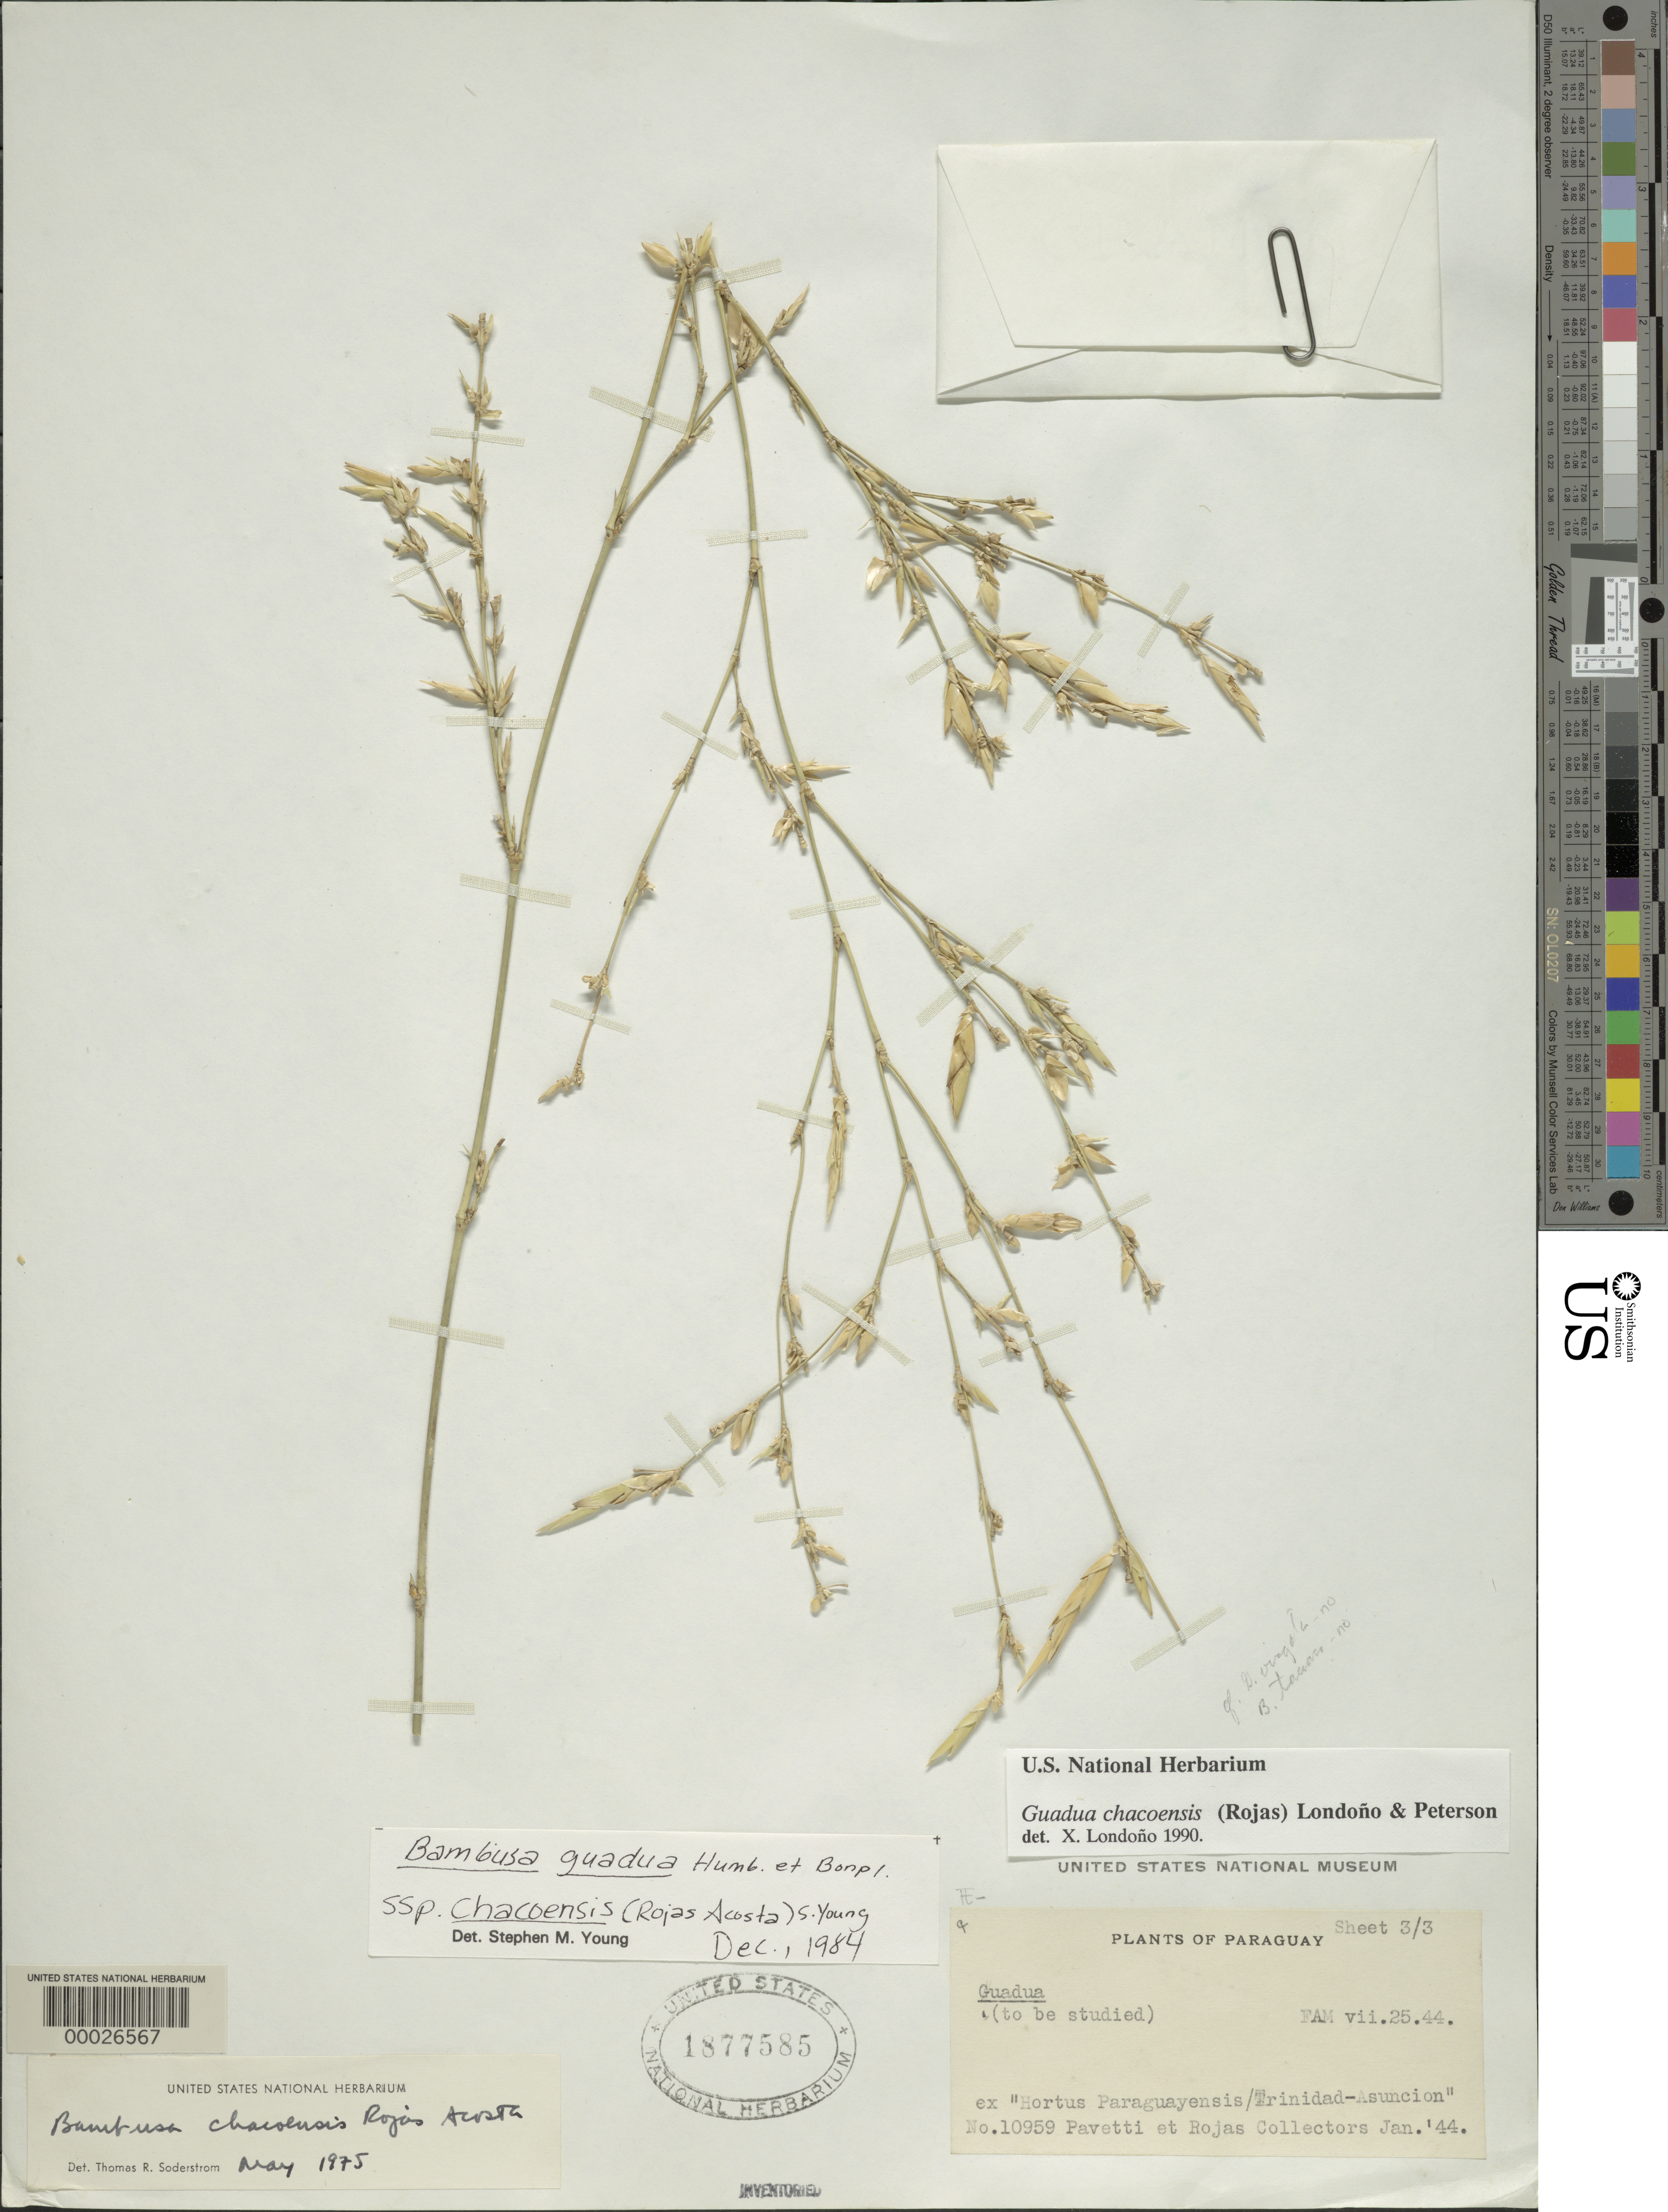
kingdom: Plantae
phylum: Tracheophyta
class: Liliopsida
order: Poales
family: Poaceae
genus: Guadua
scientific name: Guadua chacoensis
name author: (Rojas) Londoño & P.M. Peterson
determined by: Londoño, X., (TULV), Jardin Botanico "Juan Maria Cespedes"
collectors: -. Pavetti & T. Rojas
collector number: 10959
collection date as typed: Jan 1944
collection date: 1944-01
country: Paraguay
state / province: Central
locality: Salitre cue, tebicuary-guazu river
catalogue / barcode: US 1877585